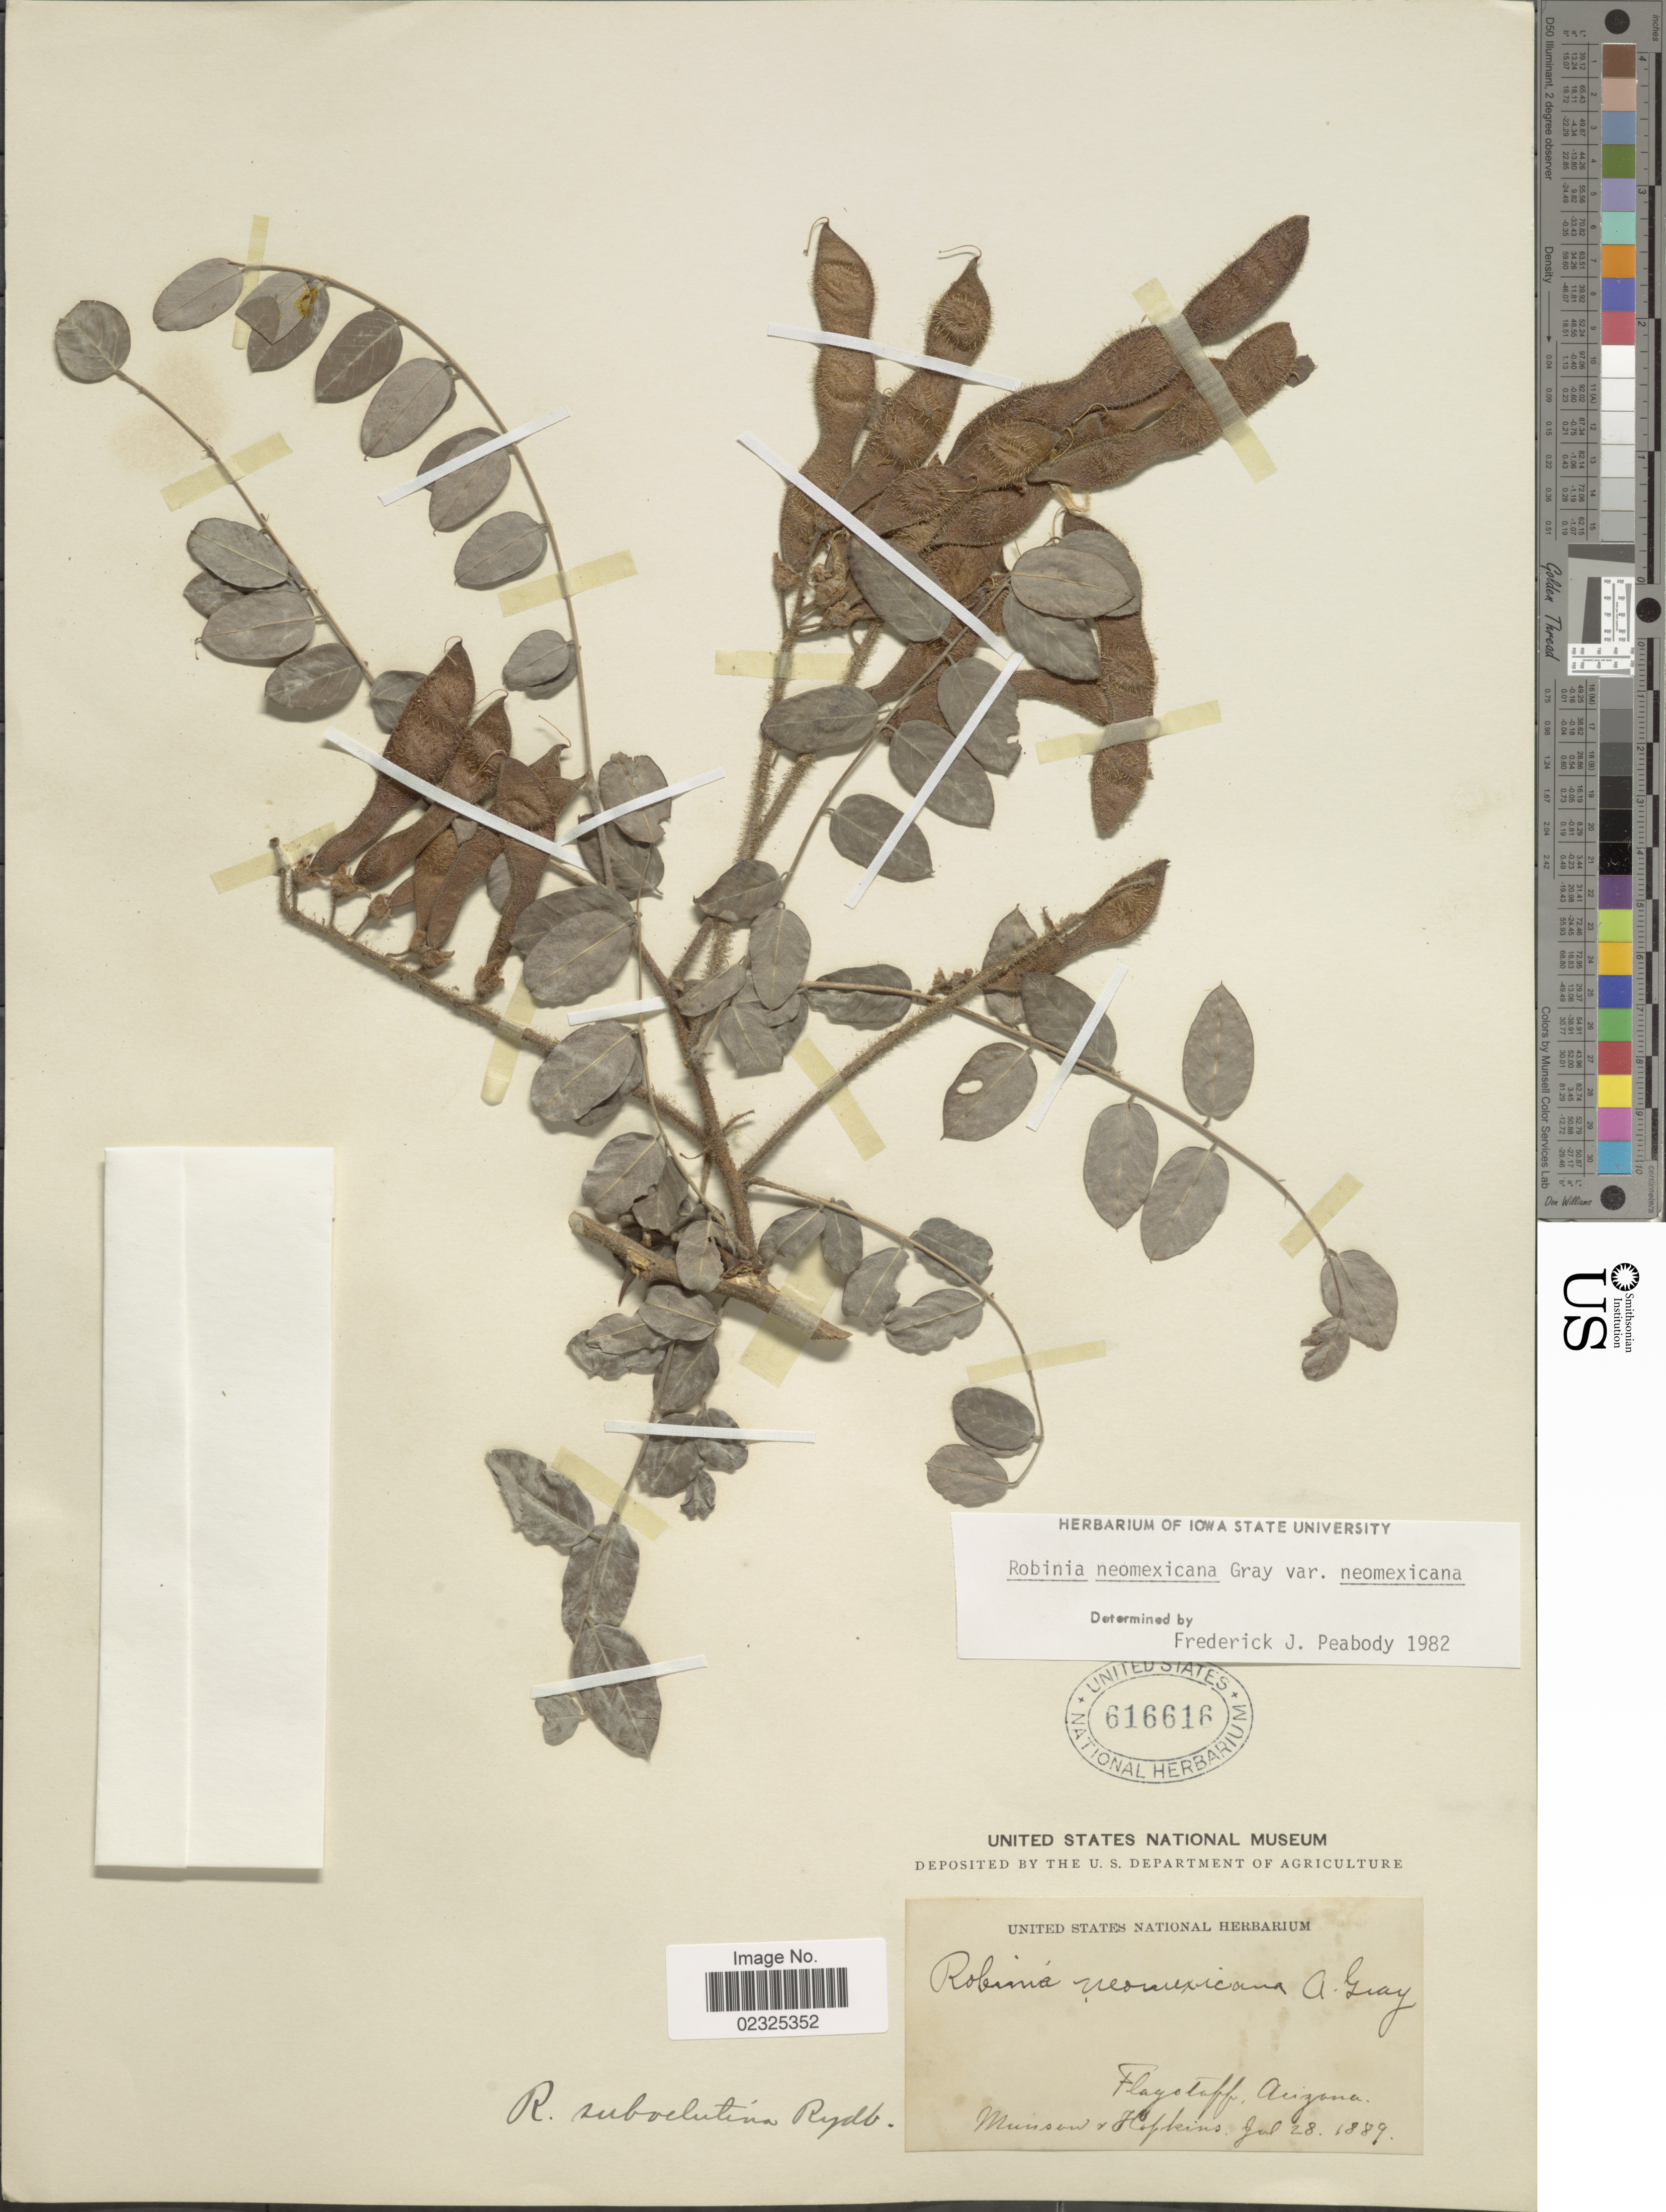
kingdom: Plantae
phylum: Tracheophyta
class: Magnoliopsida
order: Fabales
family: Fabaceae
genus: Robinia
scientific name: Robinia neomexicana var. neomexicana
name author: A. Gray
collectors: -. Munson & -. Hopkins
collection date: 1889-07-28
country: United States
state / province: Arizona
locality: Flagstaff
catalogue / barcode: US 616616